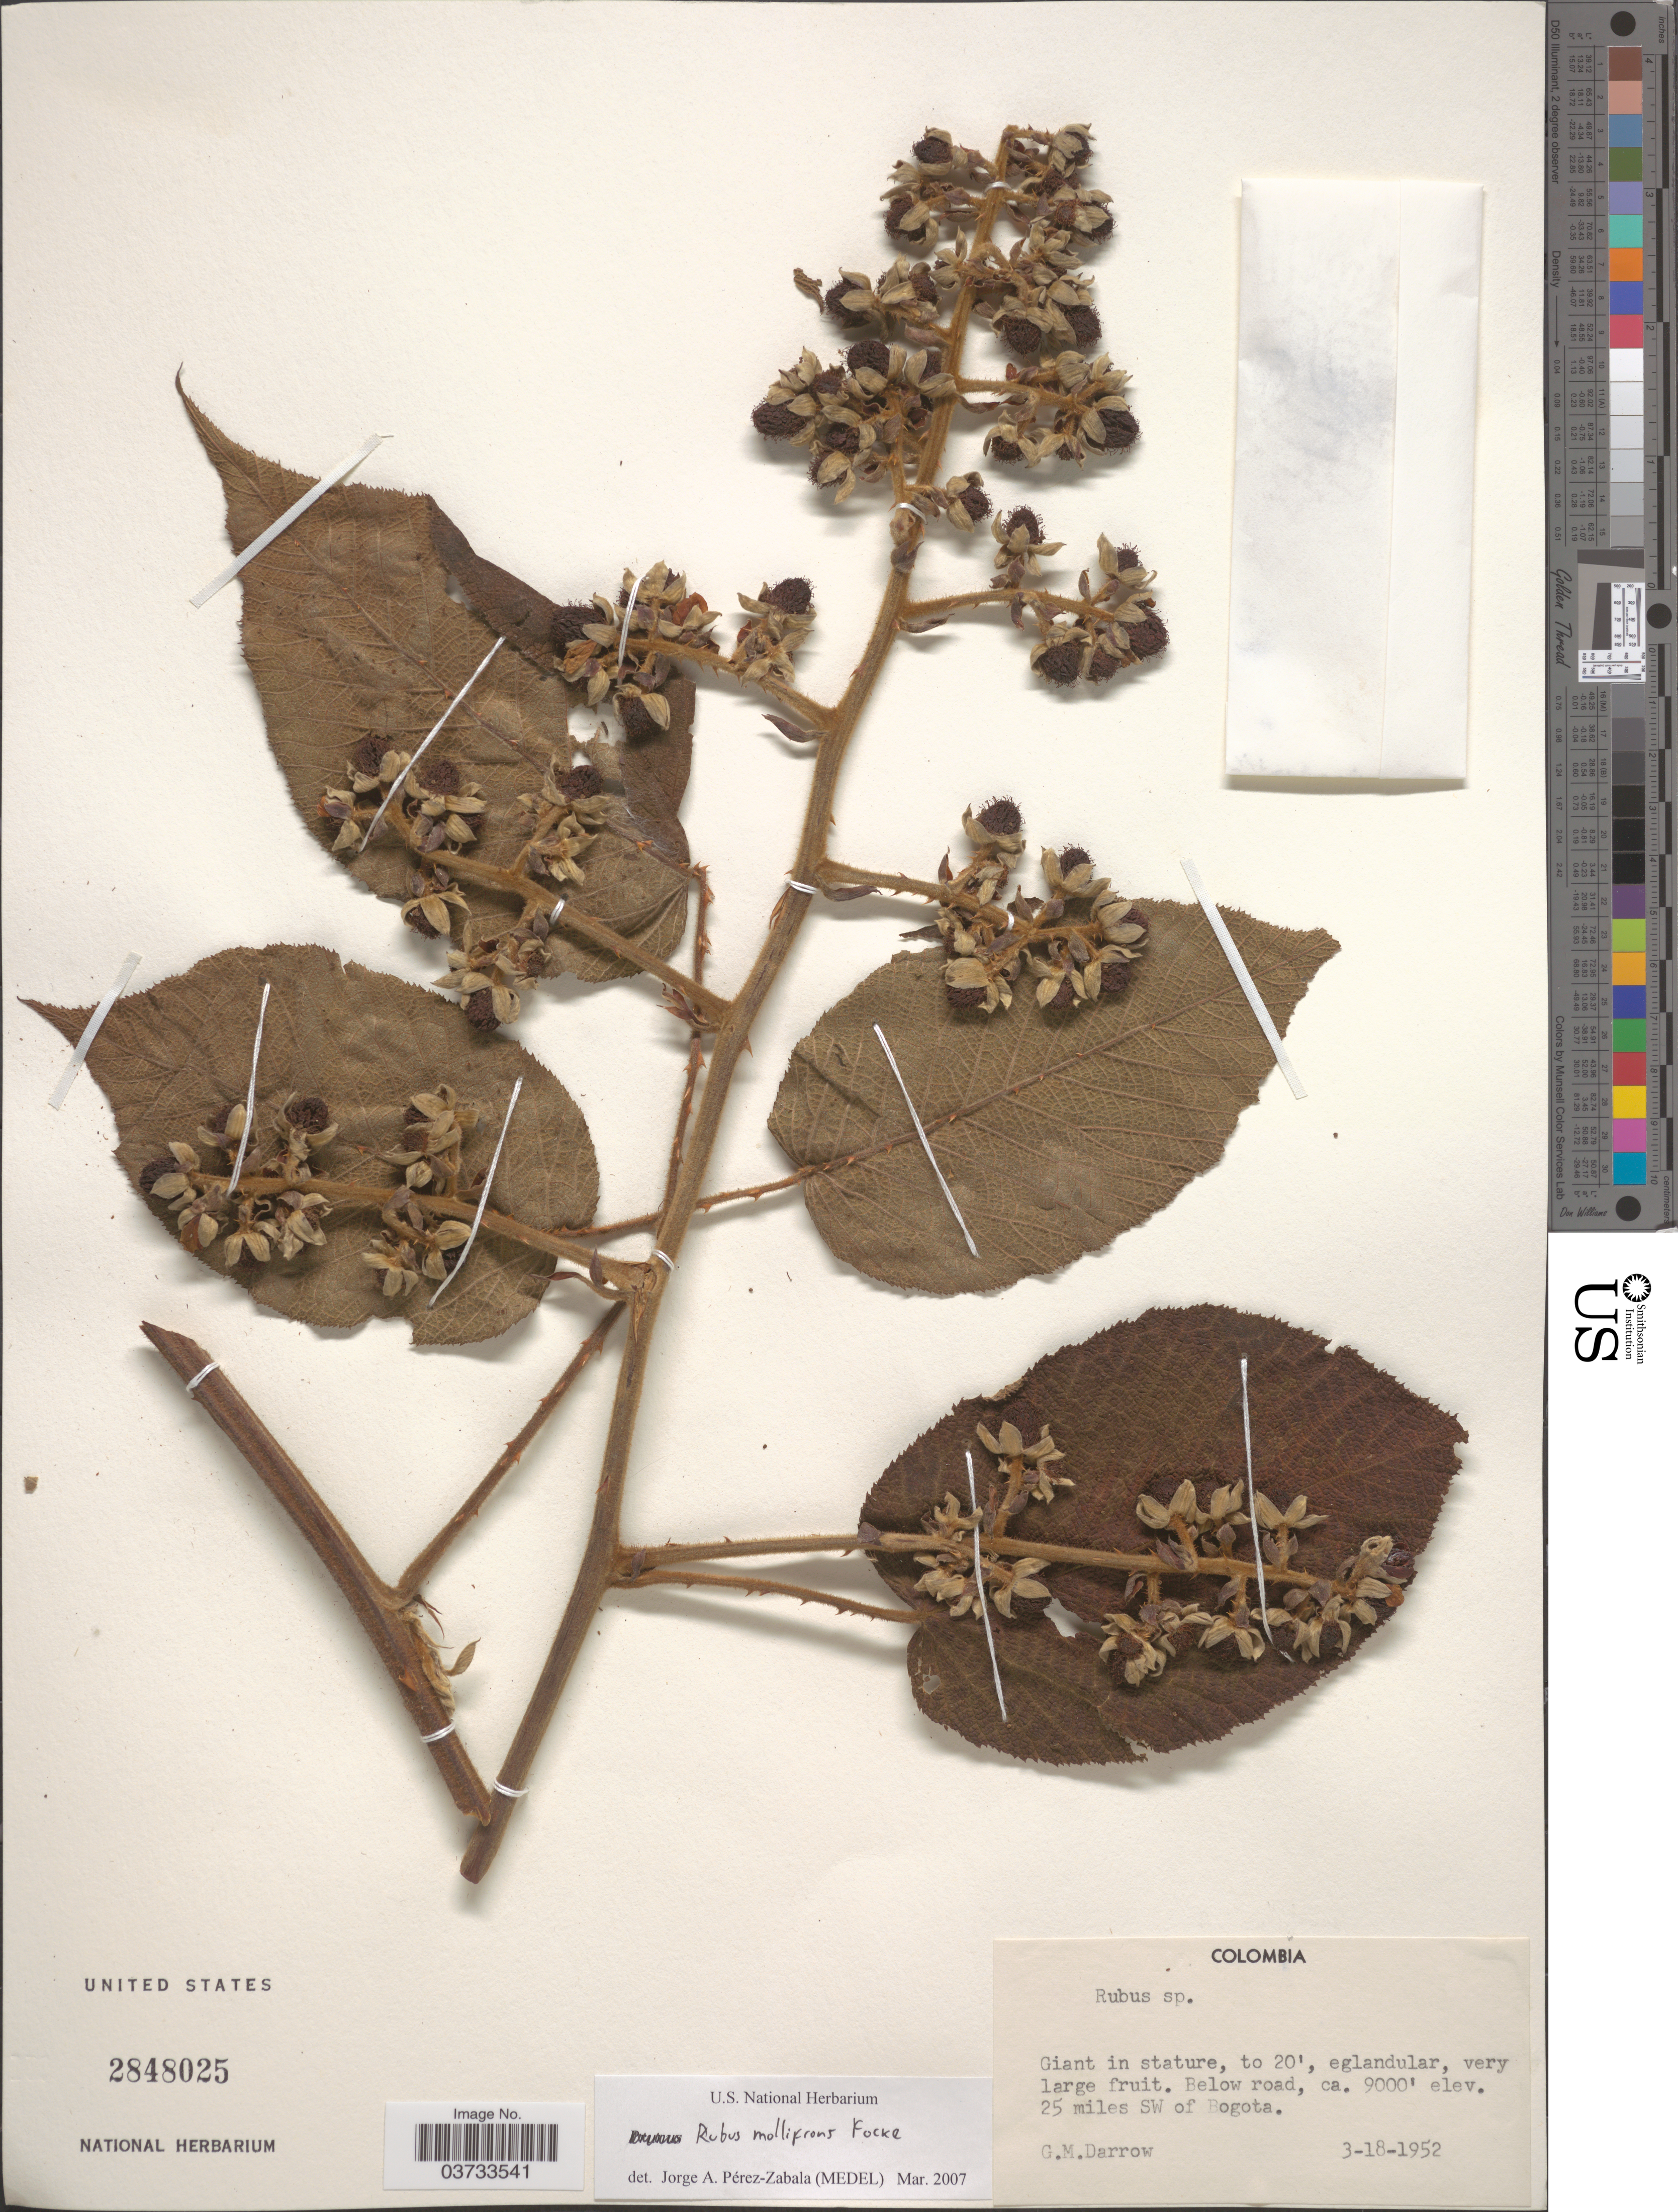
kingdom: Plantae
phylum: Tracheophyta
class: Magnoliopsida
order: Rosales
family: Rosaceae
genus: Rubus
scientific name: Rubus mollifrons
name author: Focke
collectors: G. Darrow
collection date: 1952-03-18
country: Colombia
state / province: Bogota D.C.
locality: Below road, 25 miles SW of Bogota.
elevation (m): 2743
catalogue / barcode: US 2848025